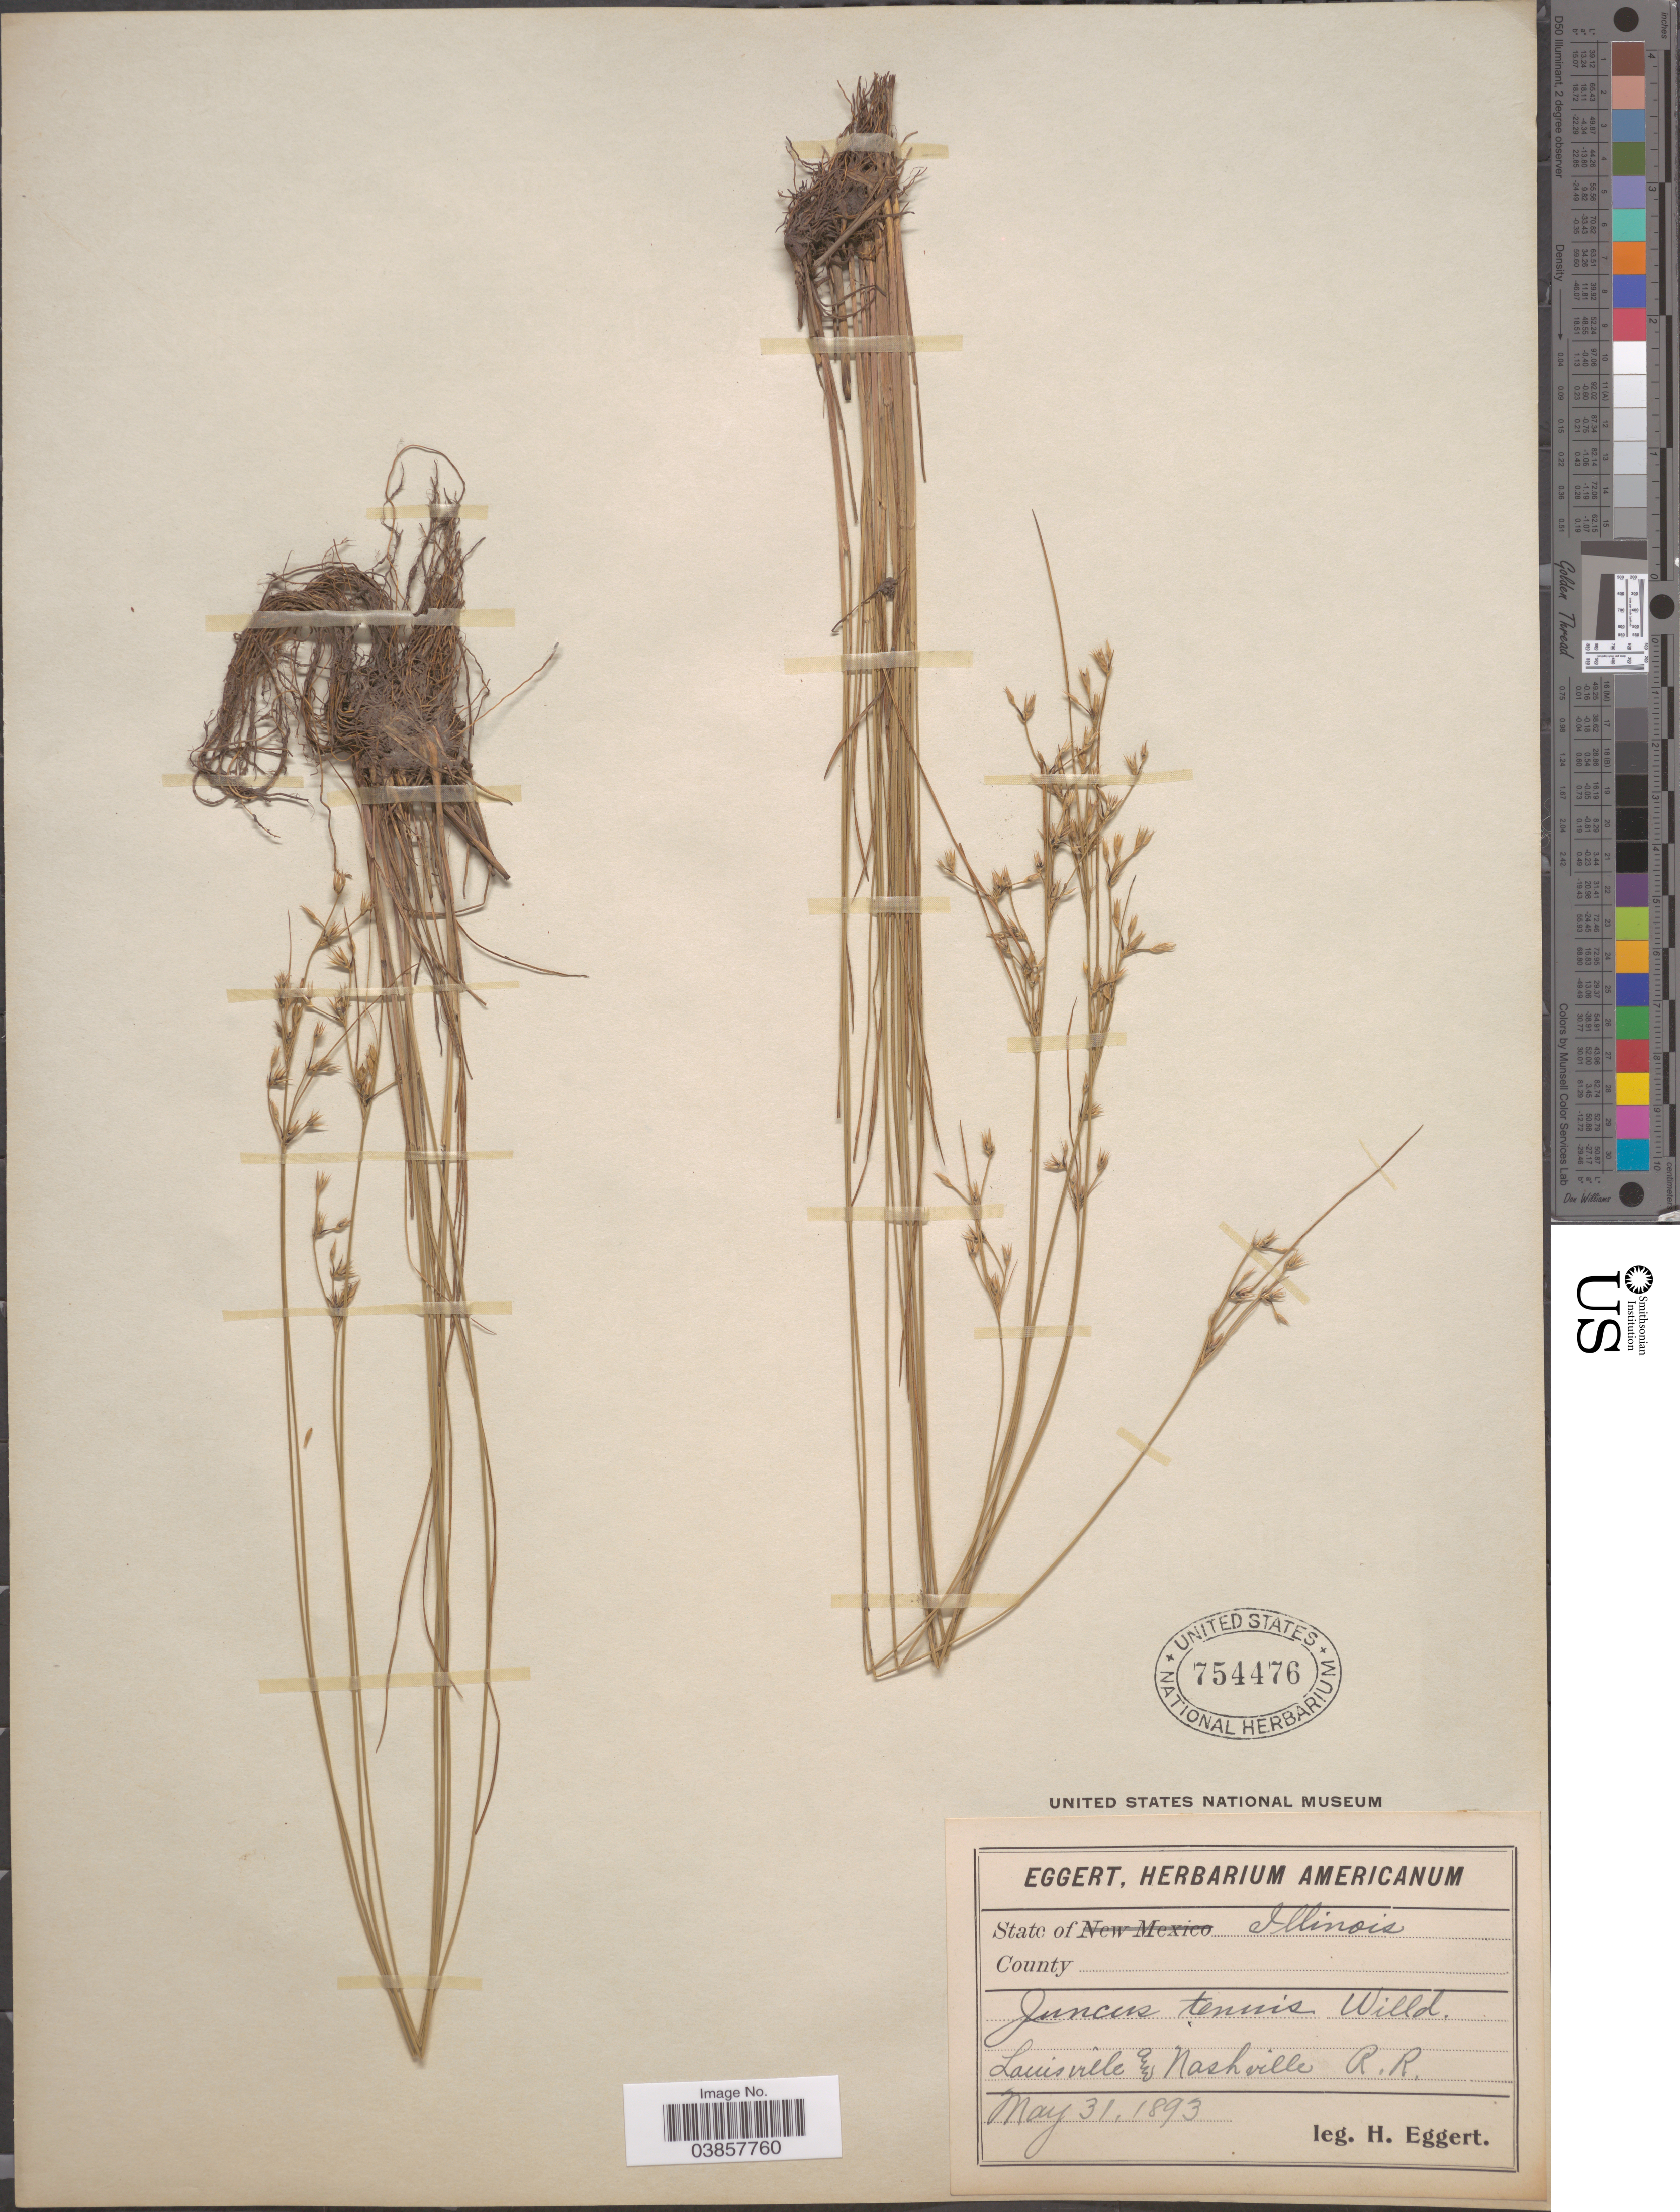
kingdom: Plantae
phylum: Tracheophyta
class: Liliopsida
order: Poales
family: Juncaceae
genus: Juncus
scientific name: Juncus tenuis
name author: Willd.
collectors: H. Eggert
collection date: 1893-05-31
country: United States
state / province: Illinois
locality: Louisville, Nashville R.R.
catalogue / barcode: US 754476